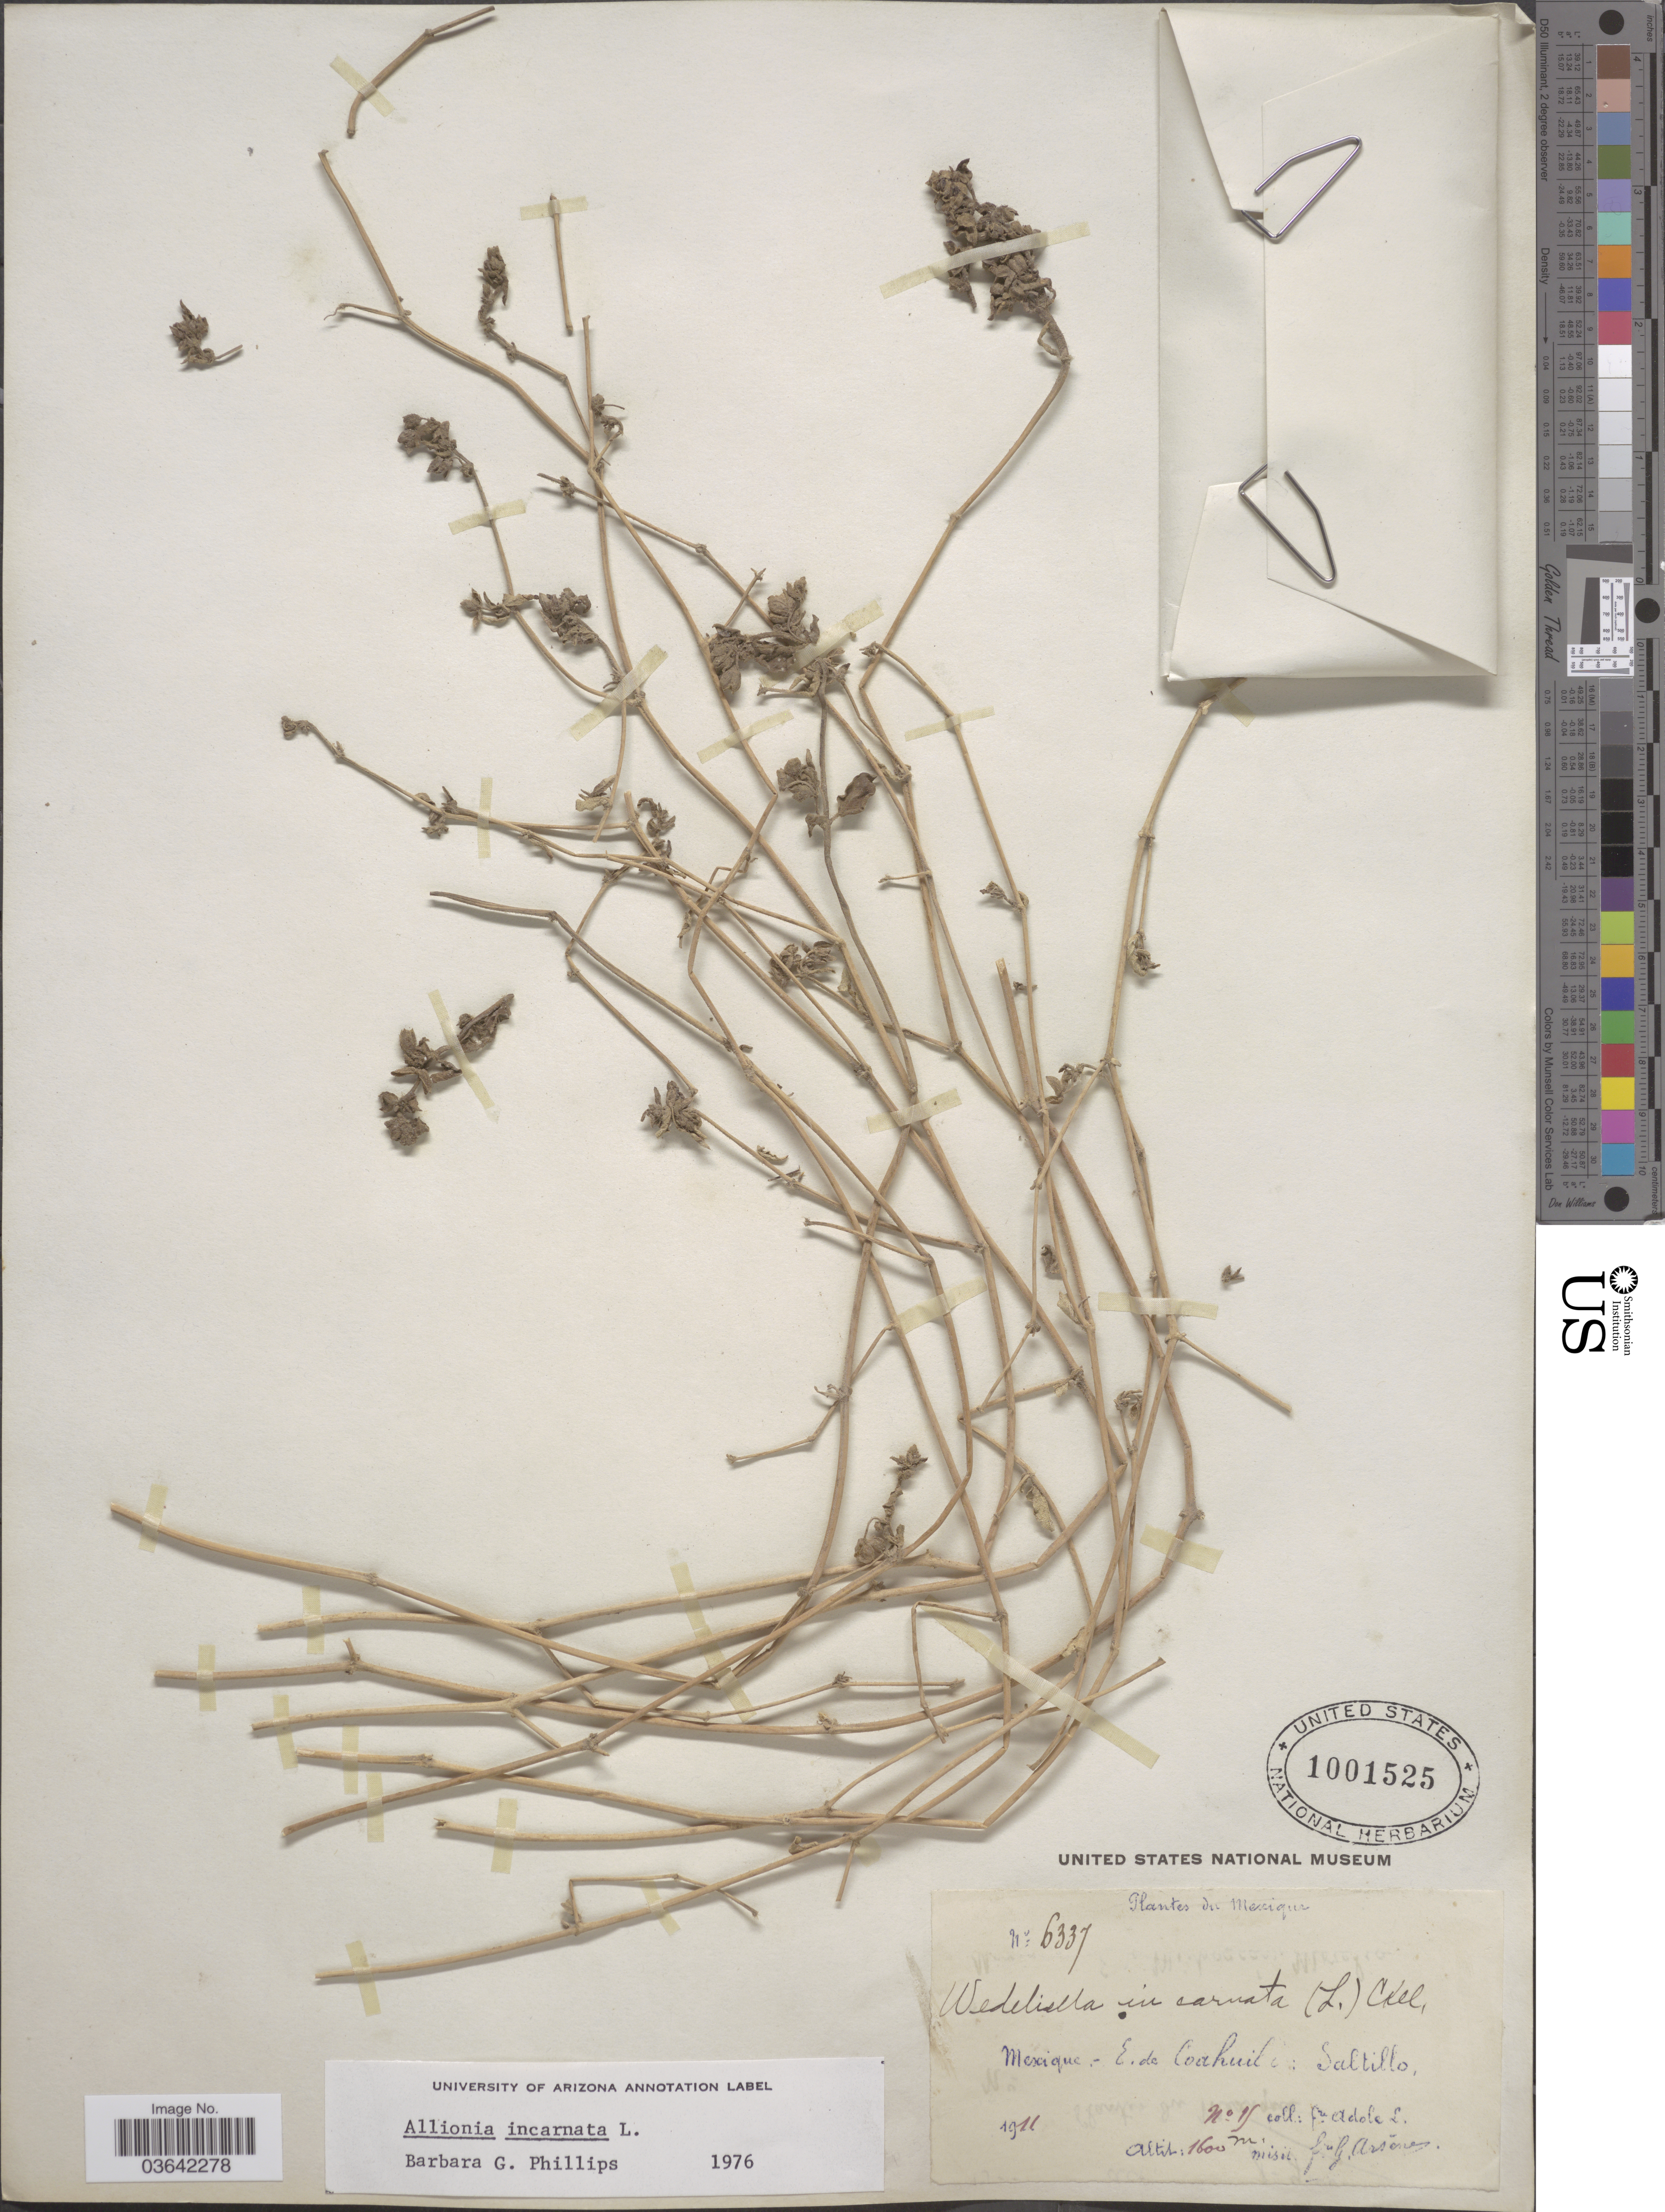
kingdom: Plantae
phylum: Tracheophyta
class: Magnoliopsida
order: Caryophyllales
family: Nyctaginaceae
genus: Allionia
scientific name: Allionia incarnata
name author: L.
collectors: F. Adole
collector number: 6337/19*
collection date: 1911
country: Mexico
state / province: Coahuila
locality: Saltillo.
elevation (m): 1600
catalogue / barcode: US 1001525